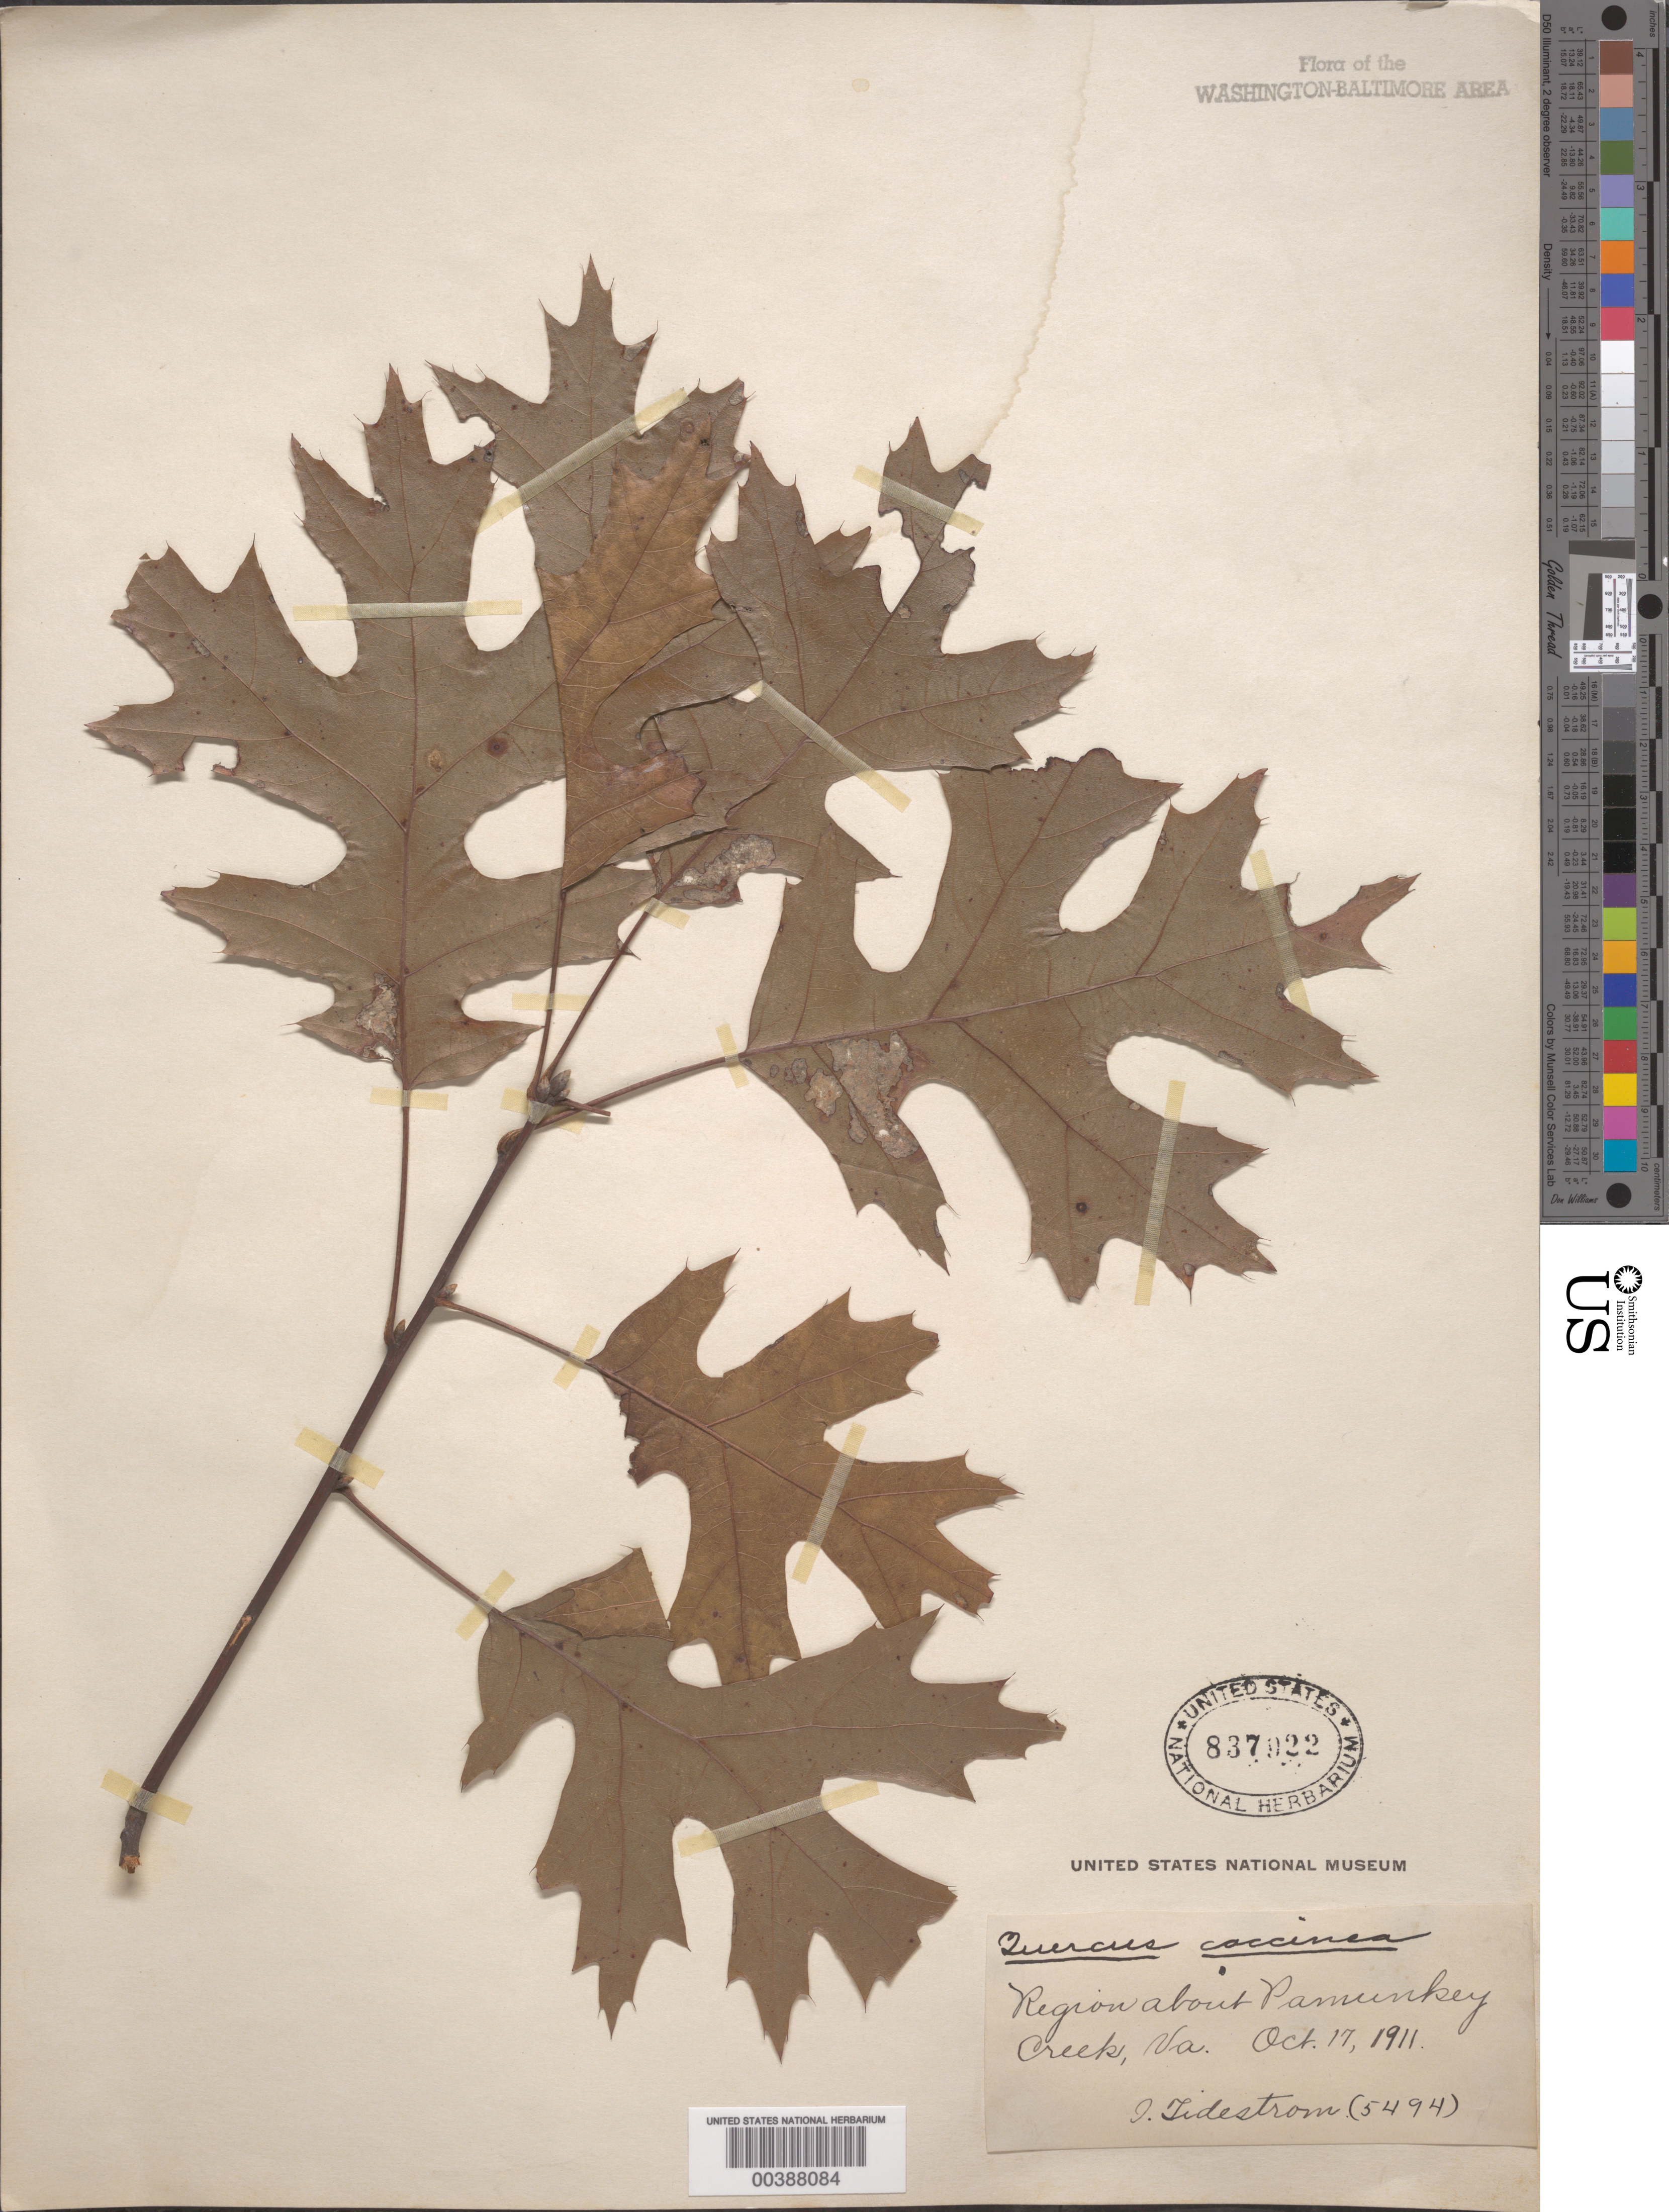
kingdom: Plantae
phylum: Tracheophyta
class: Magnoliopsida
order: Fagales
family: Fagaceae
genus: Quercus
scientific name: Quercus coccinea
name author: Münchh.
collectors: I. F. Tidestrom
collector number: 5494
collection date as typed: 17 Oct 1911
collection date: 1911-10-17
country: United States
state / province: Virginia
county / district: Spotsylvania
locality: Pamunkey Creek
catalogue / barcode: US 837922